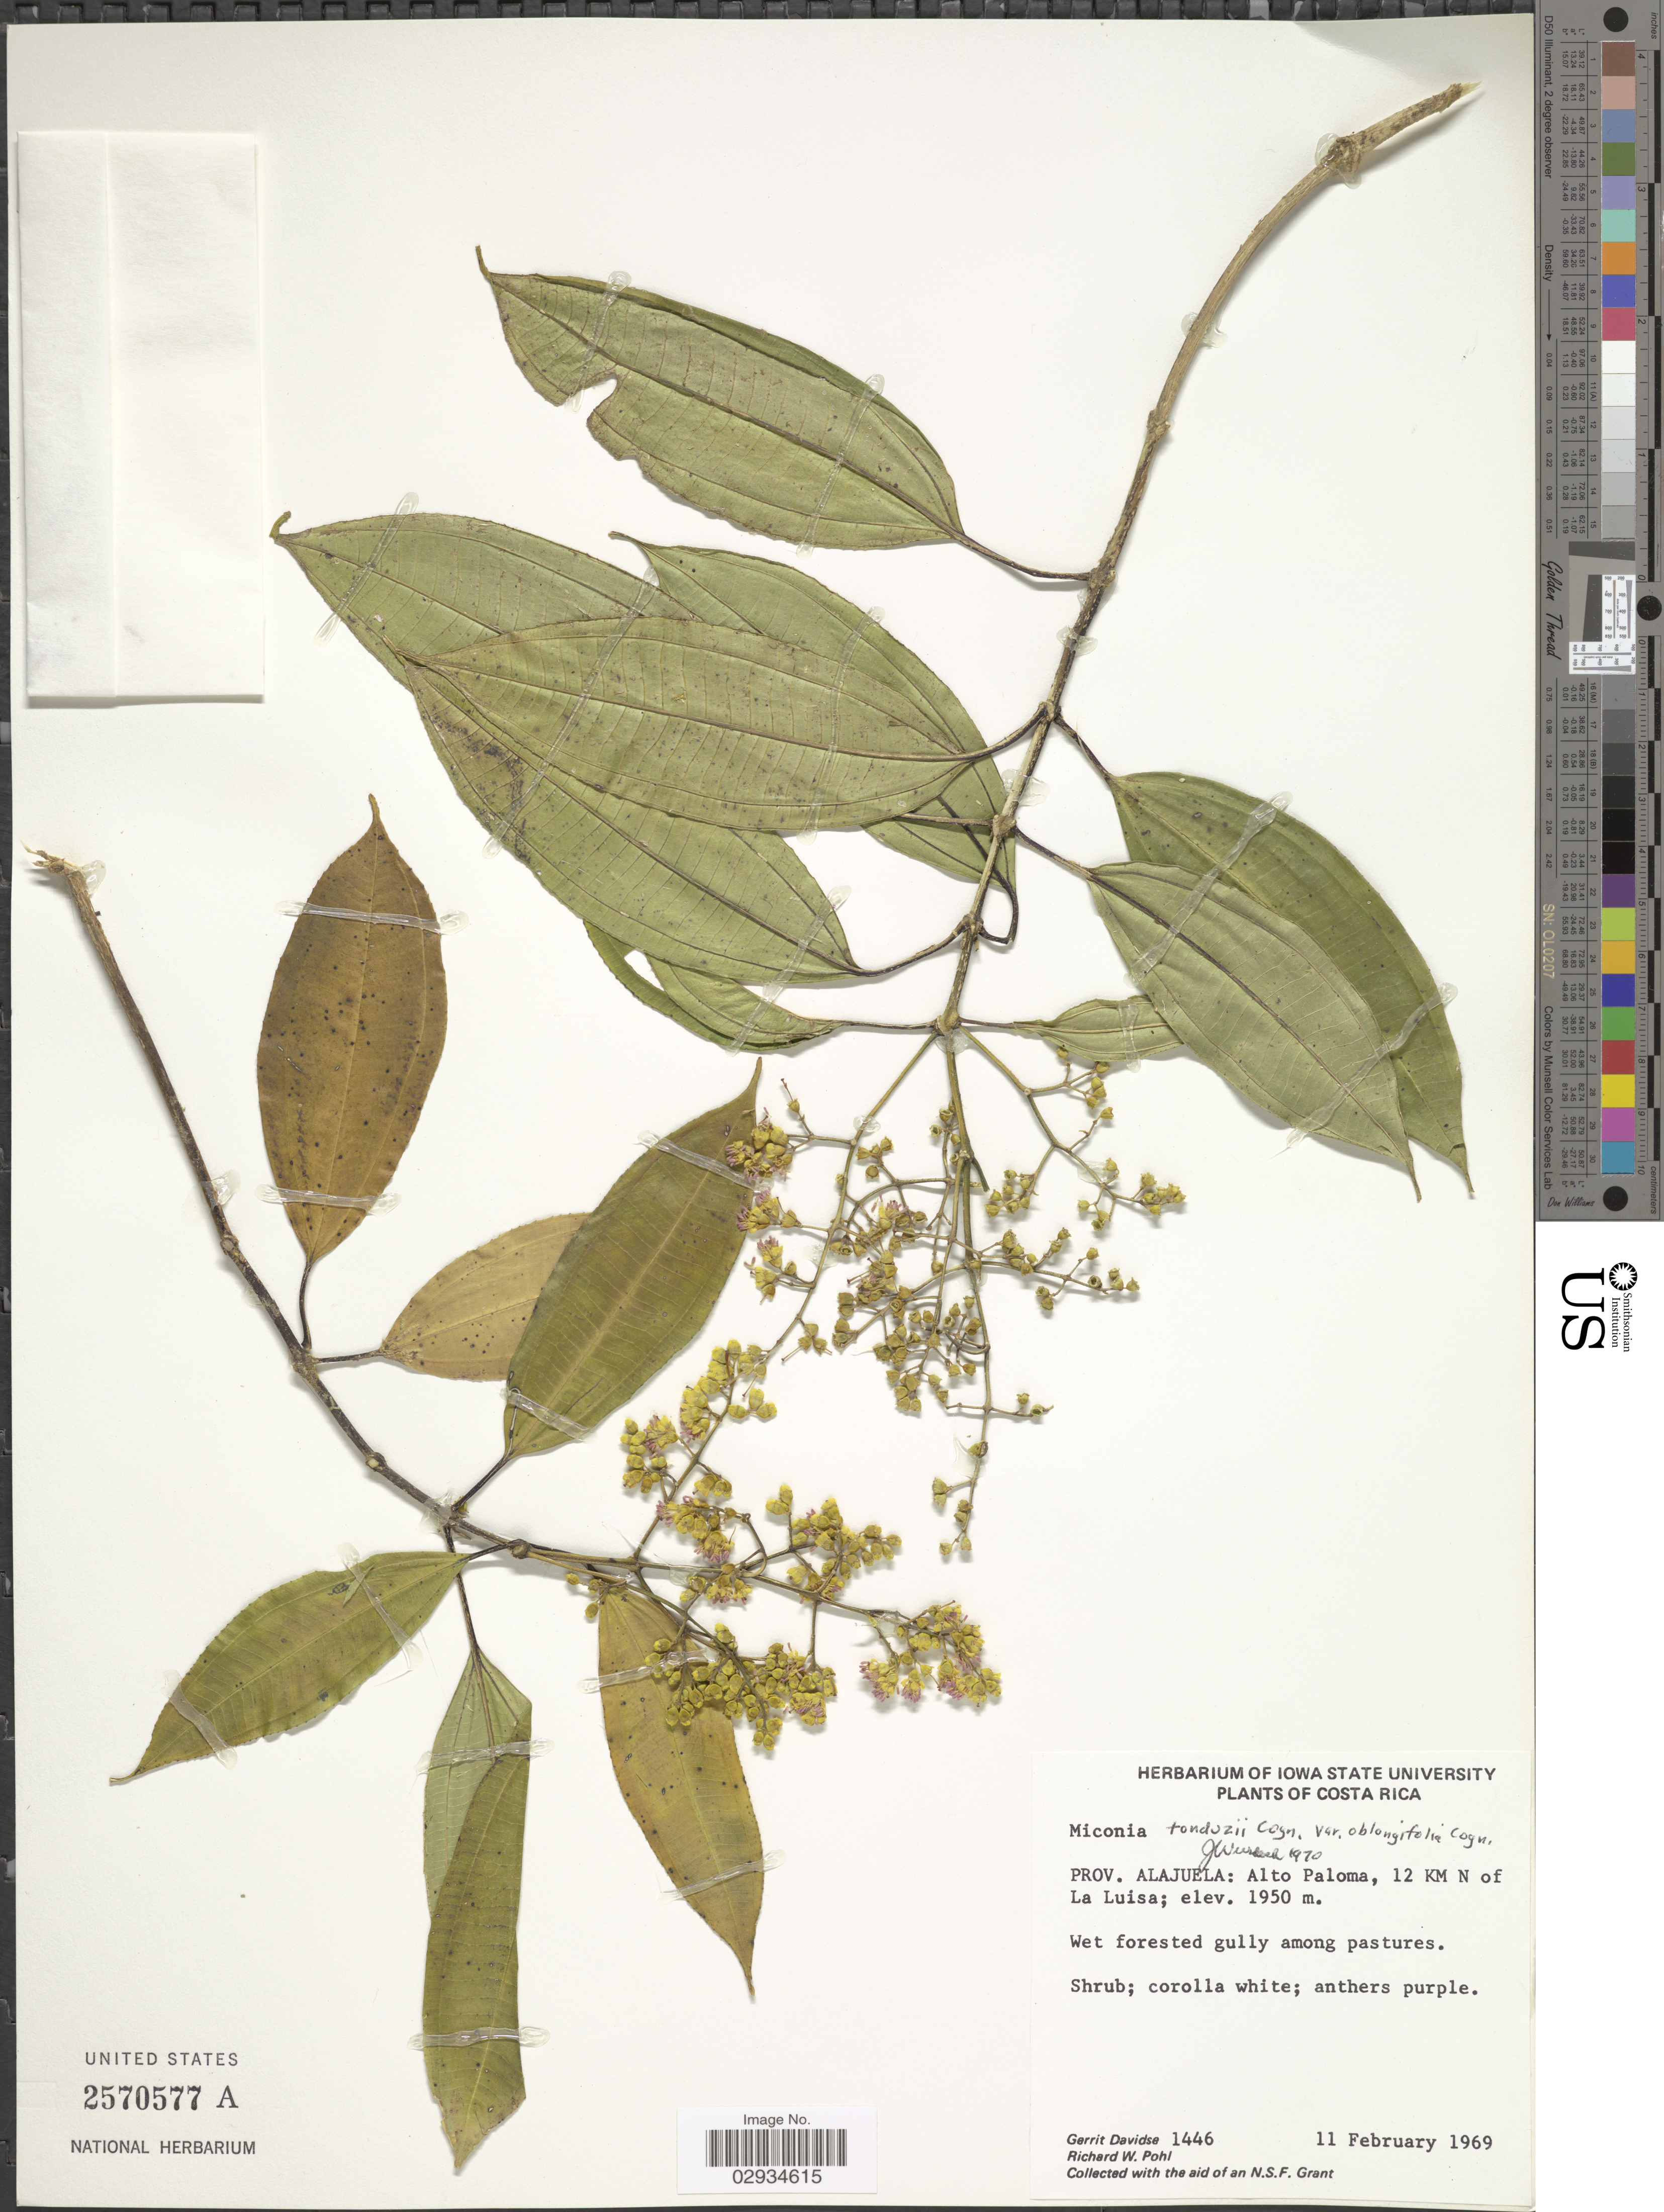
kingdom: Plantae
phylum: Tracheophyta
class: Magnoliopsida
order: Myrtales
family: Melastomataceae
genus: Miconia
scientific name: Miconia tonduzii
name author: Cogn. in A. DC.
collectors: G. Davidse, R. W. Pohl & N. Grant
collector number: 1446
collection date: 1969-02-11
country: Costa Rica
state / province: Alajuela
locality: Alto Paloma, 12 KM N of La Luisa.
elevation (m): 1950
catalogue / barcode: US 2570577A